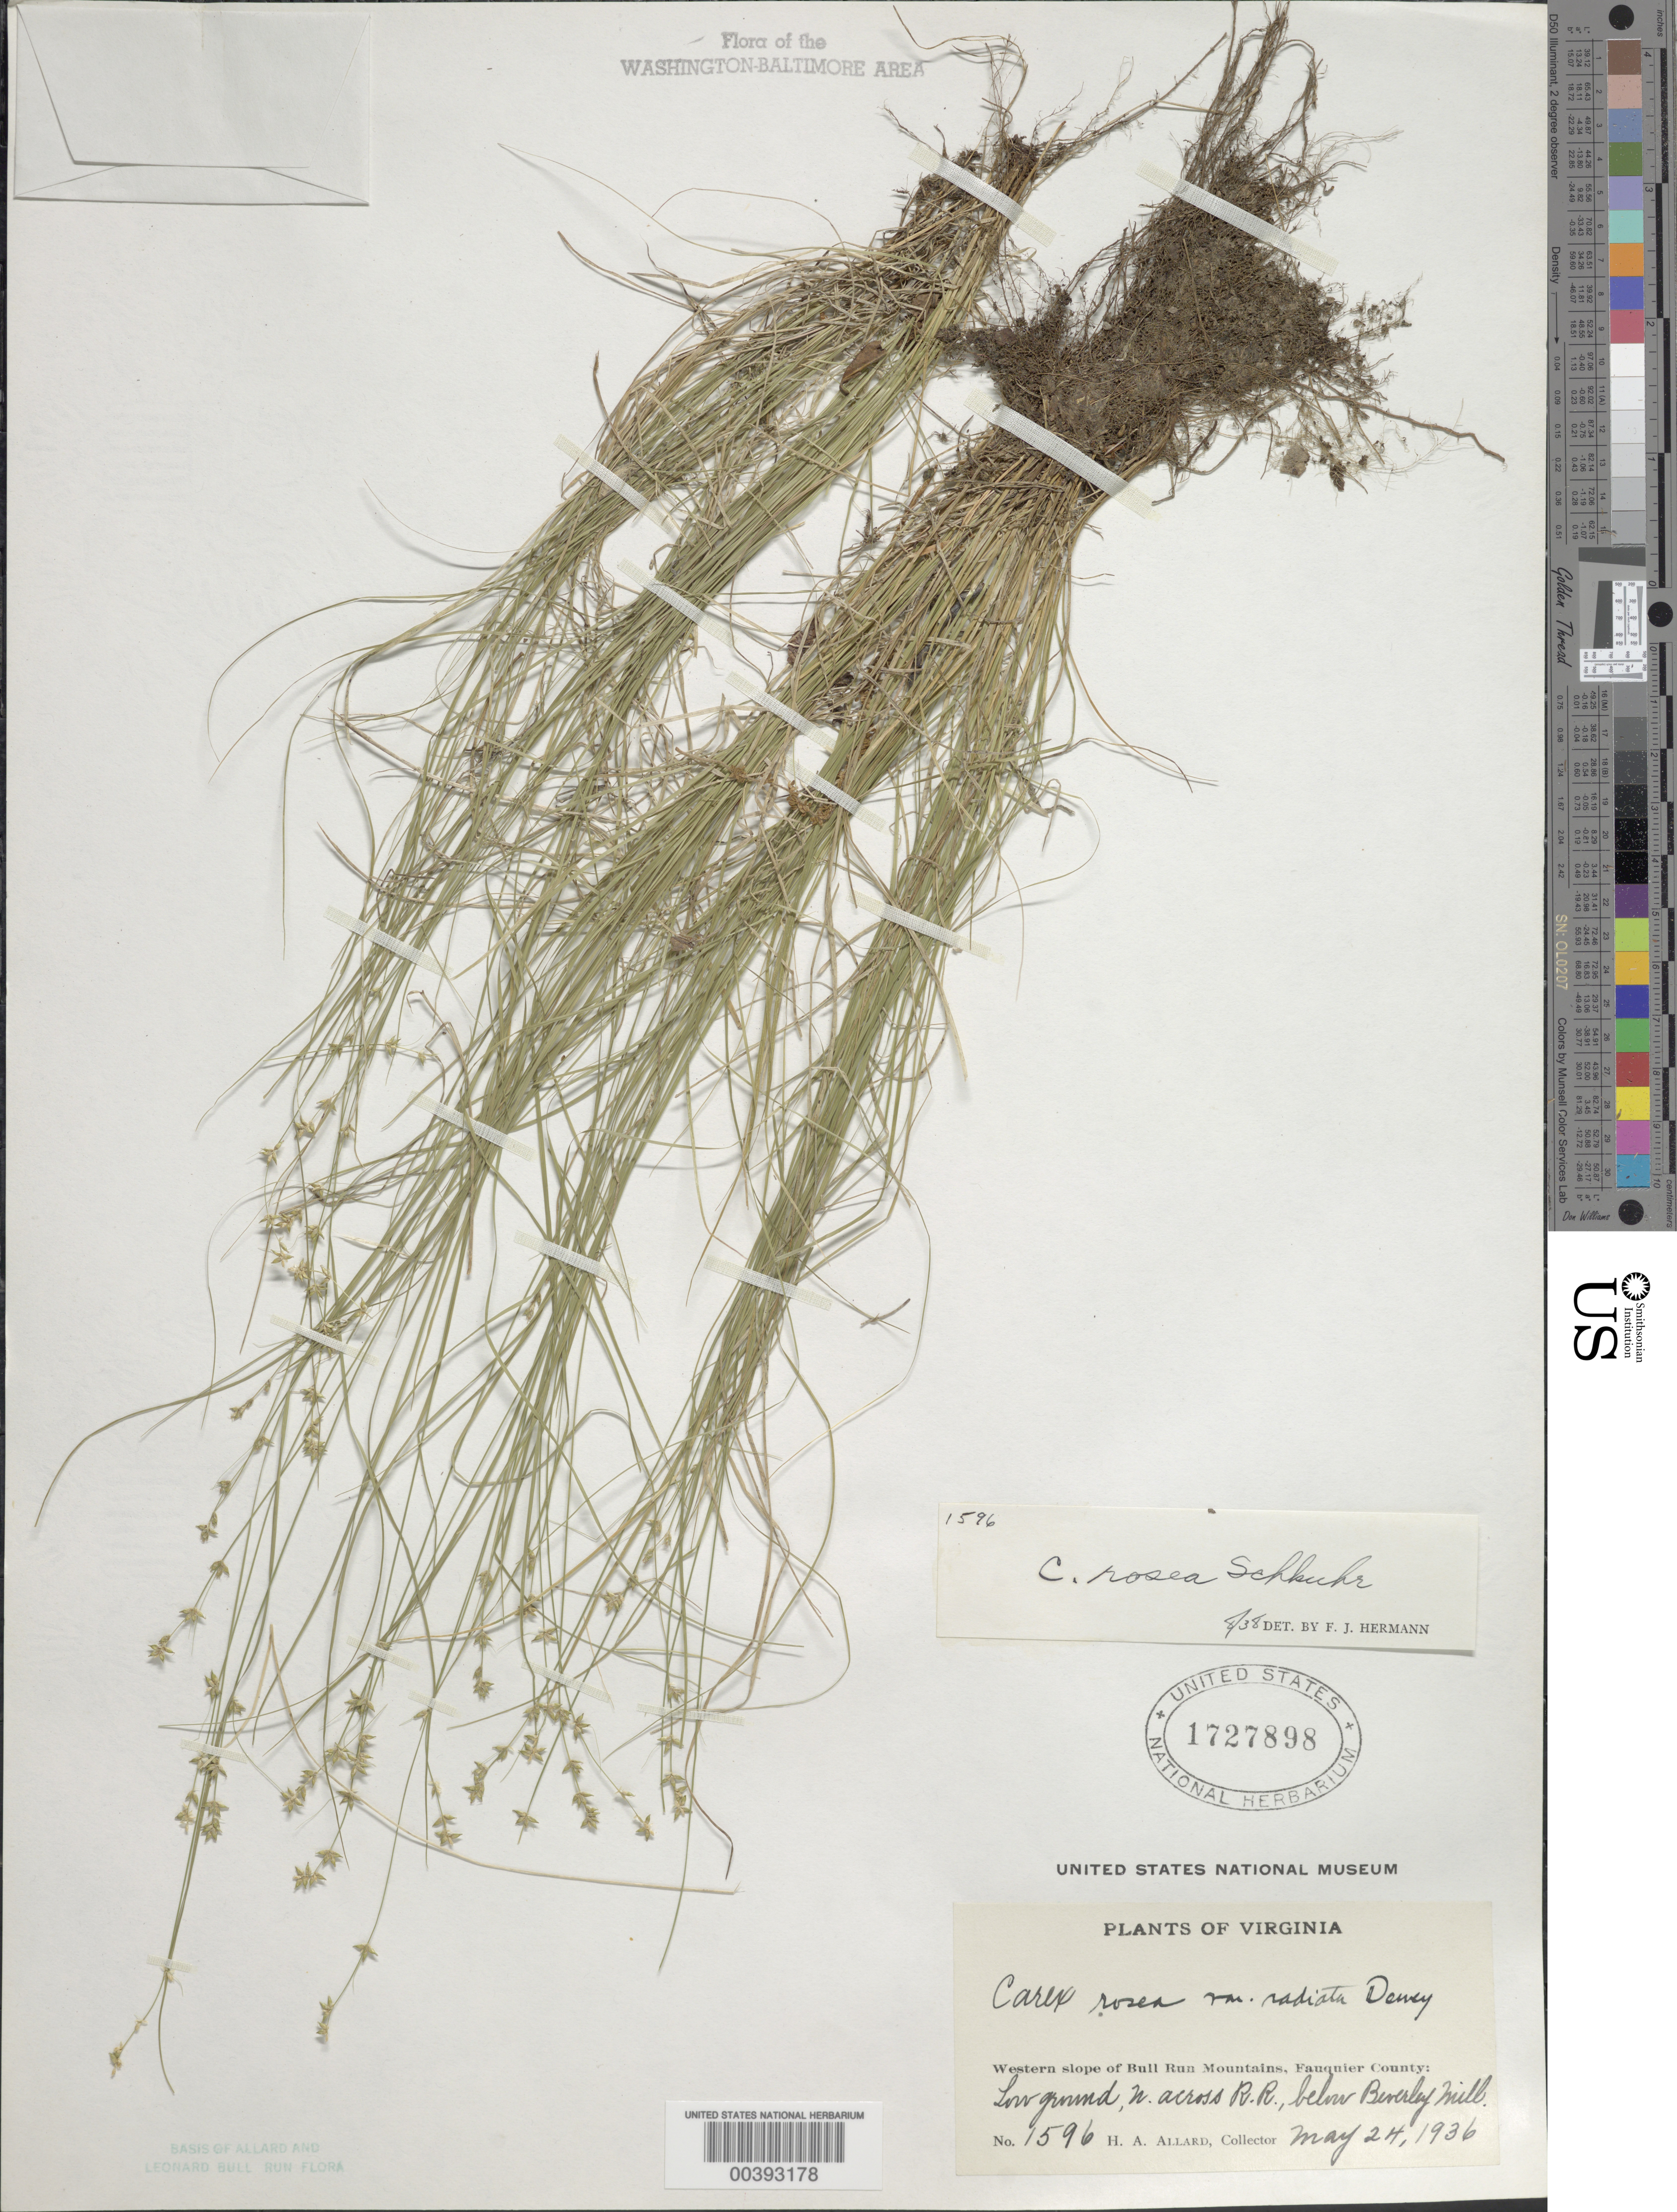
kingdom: Plantae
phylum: Tracheophyta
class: Liliopsida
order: Poales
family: Cyperaceae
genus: Carex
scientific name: Carex rosea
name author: Willd.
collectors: H. A. Allard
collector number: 1596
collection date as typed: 24 May 1936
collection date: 1936-05-24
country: United States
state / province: Virginia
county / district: Fauquier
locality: Railroad, below Beverley Mill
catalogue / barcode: US 1727898